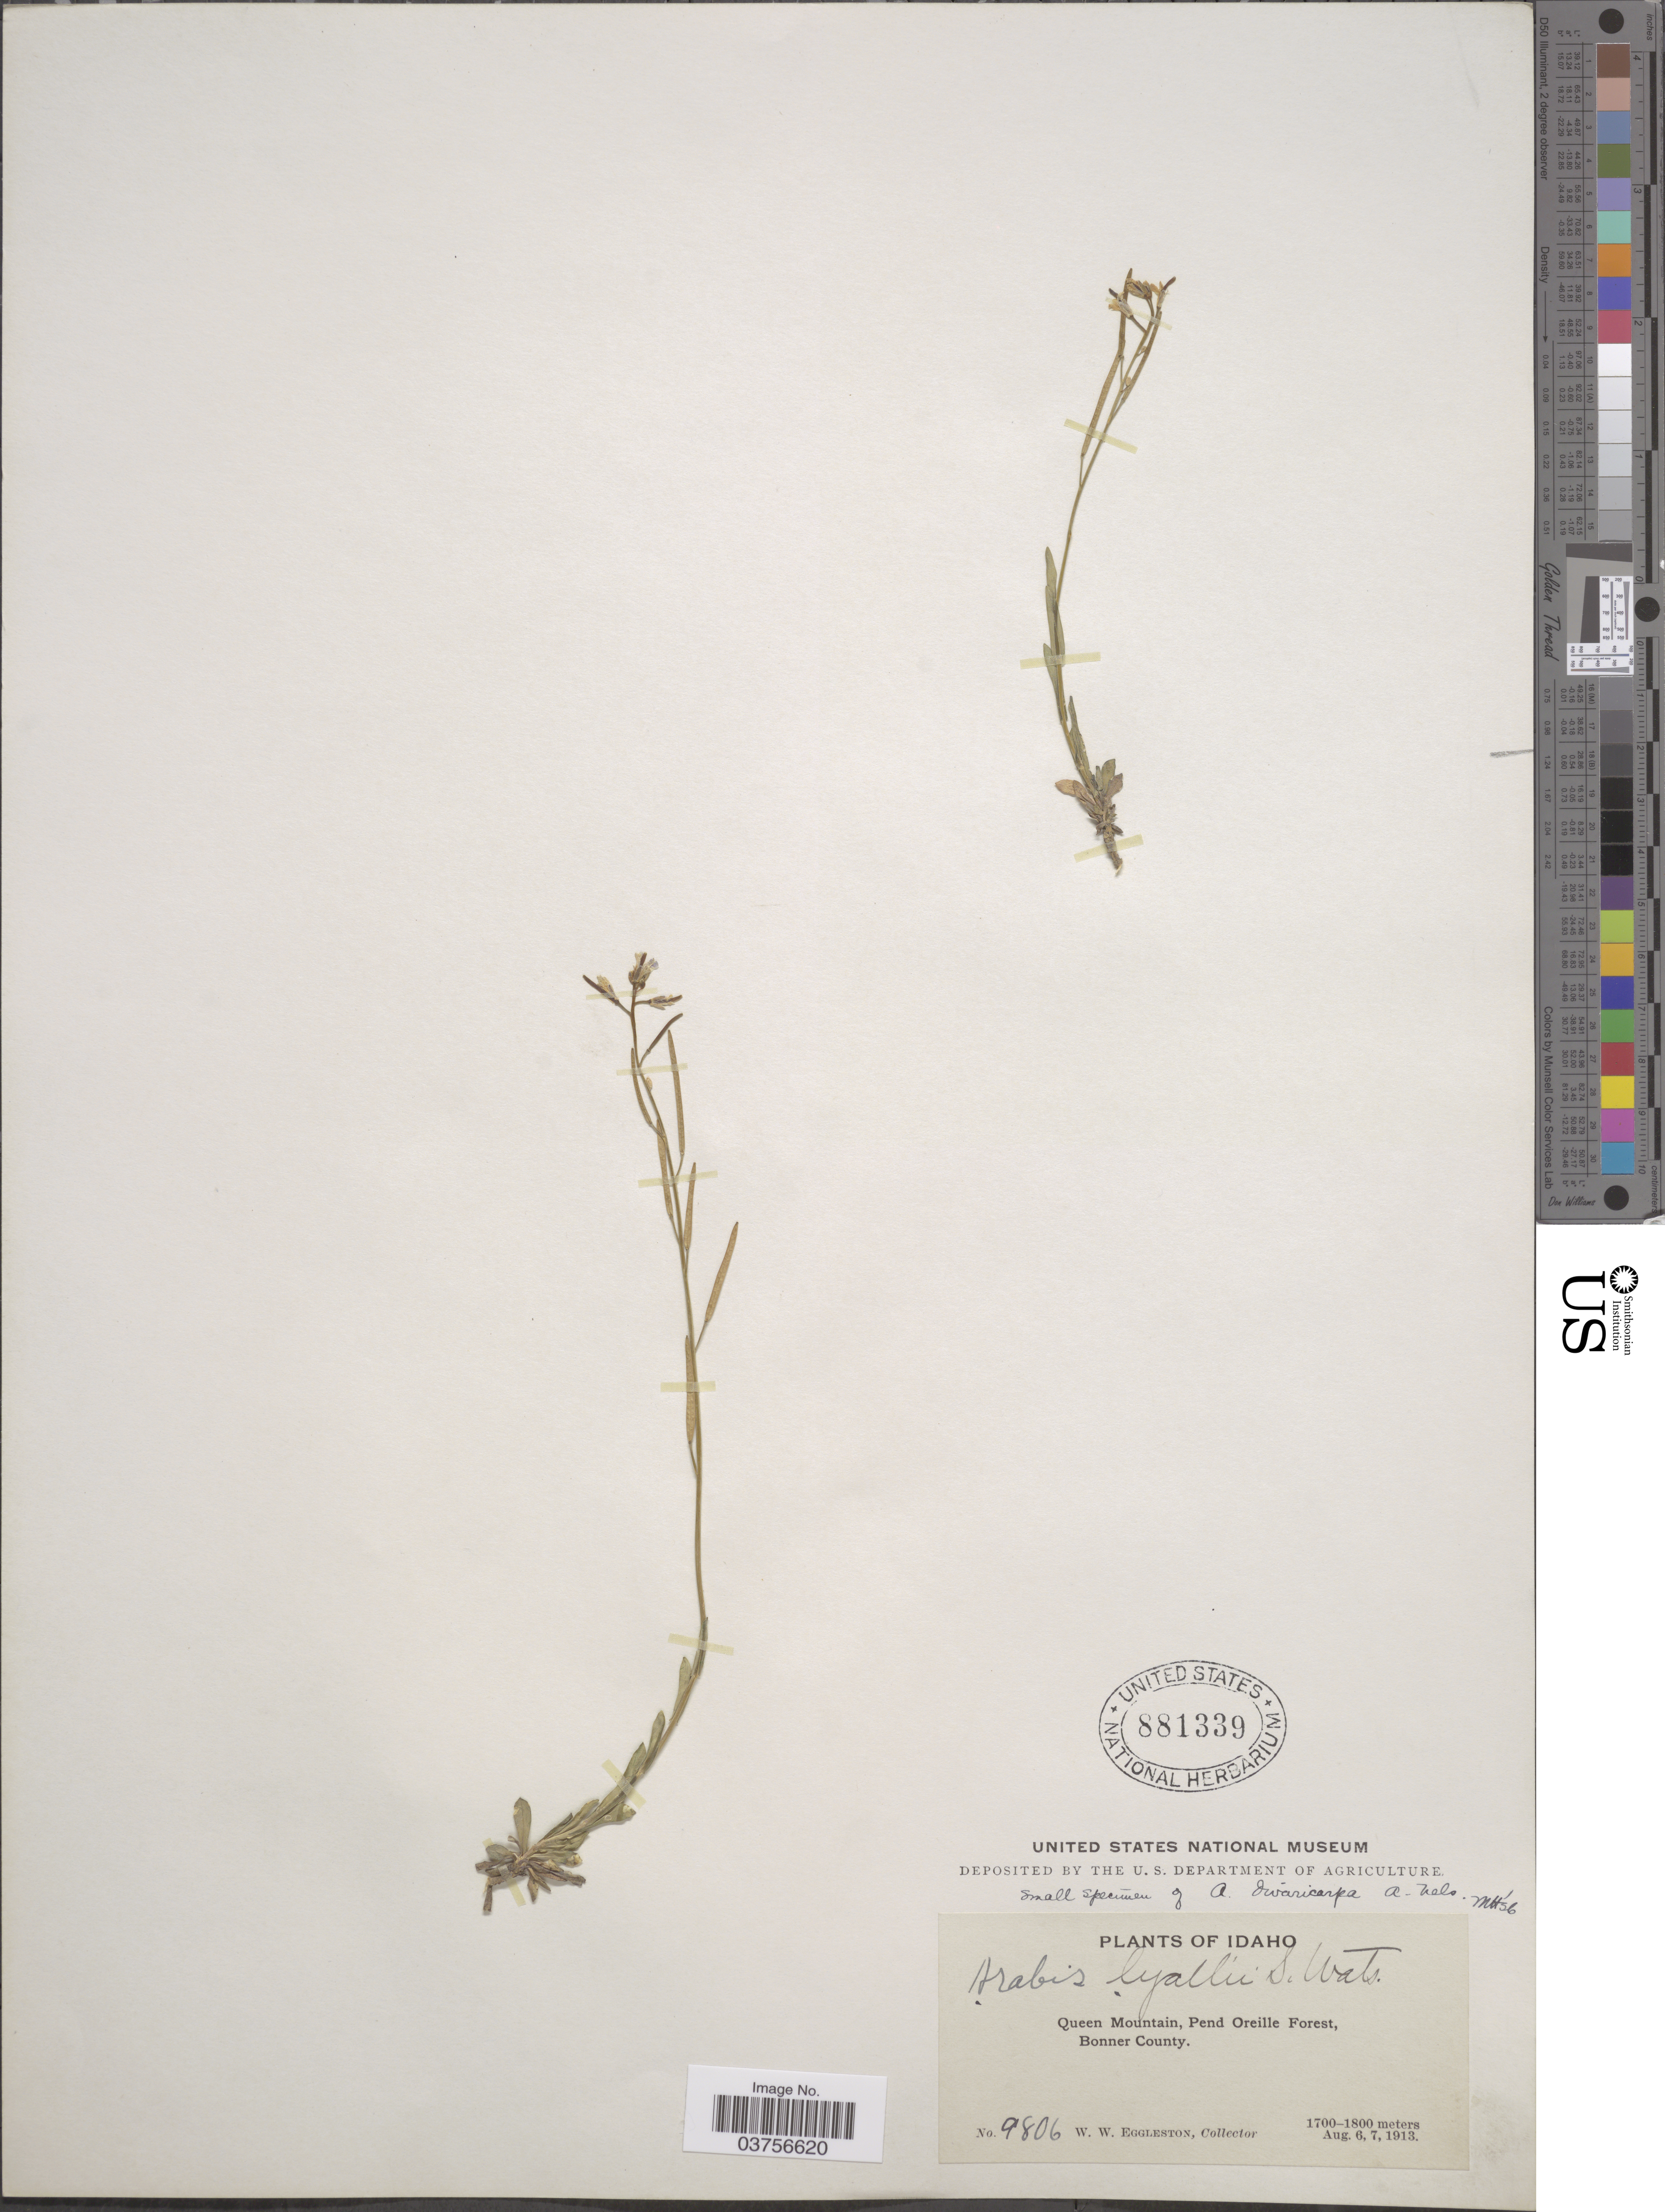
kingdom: Plantae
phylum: Tracheophyta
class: Magnoliopsida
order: Brassicales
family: Brassicaceae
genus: Arabis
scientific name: Arabis divaricarpa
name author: A. Nelson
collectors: W. W. Eggleston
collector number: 9806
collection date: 1913-08-06/1913-08-07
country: United States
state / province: Idaho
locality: Queen Mountain, Pend Oreille Forest, Bonner County.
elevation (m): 1700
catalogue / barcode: US 881339